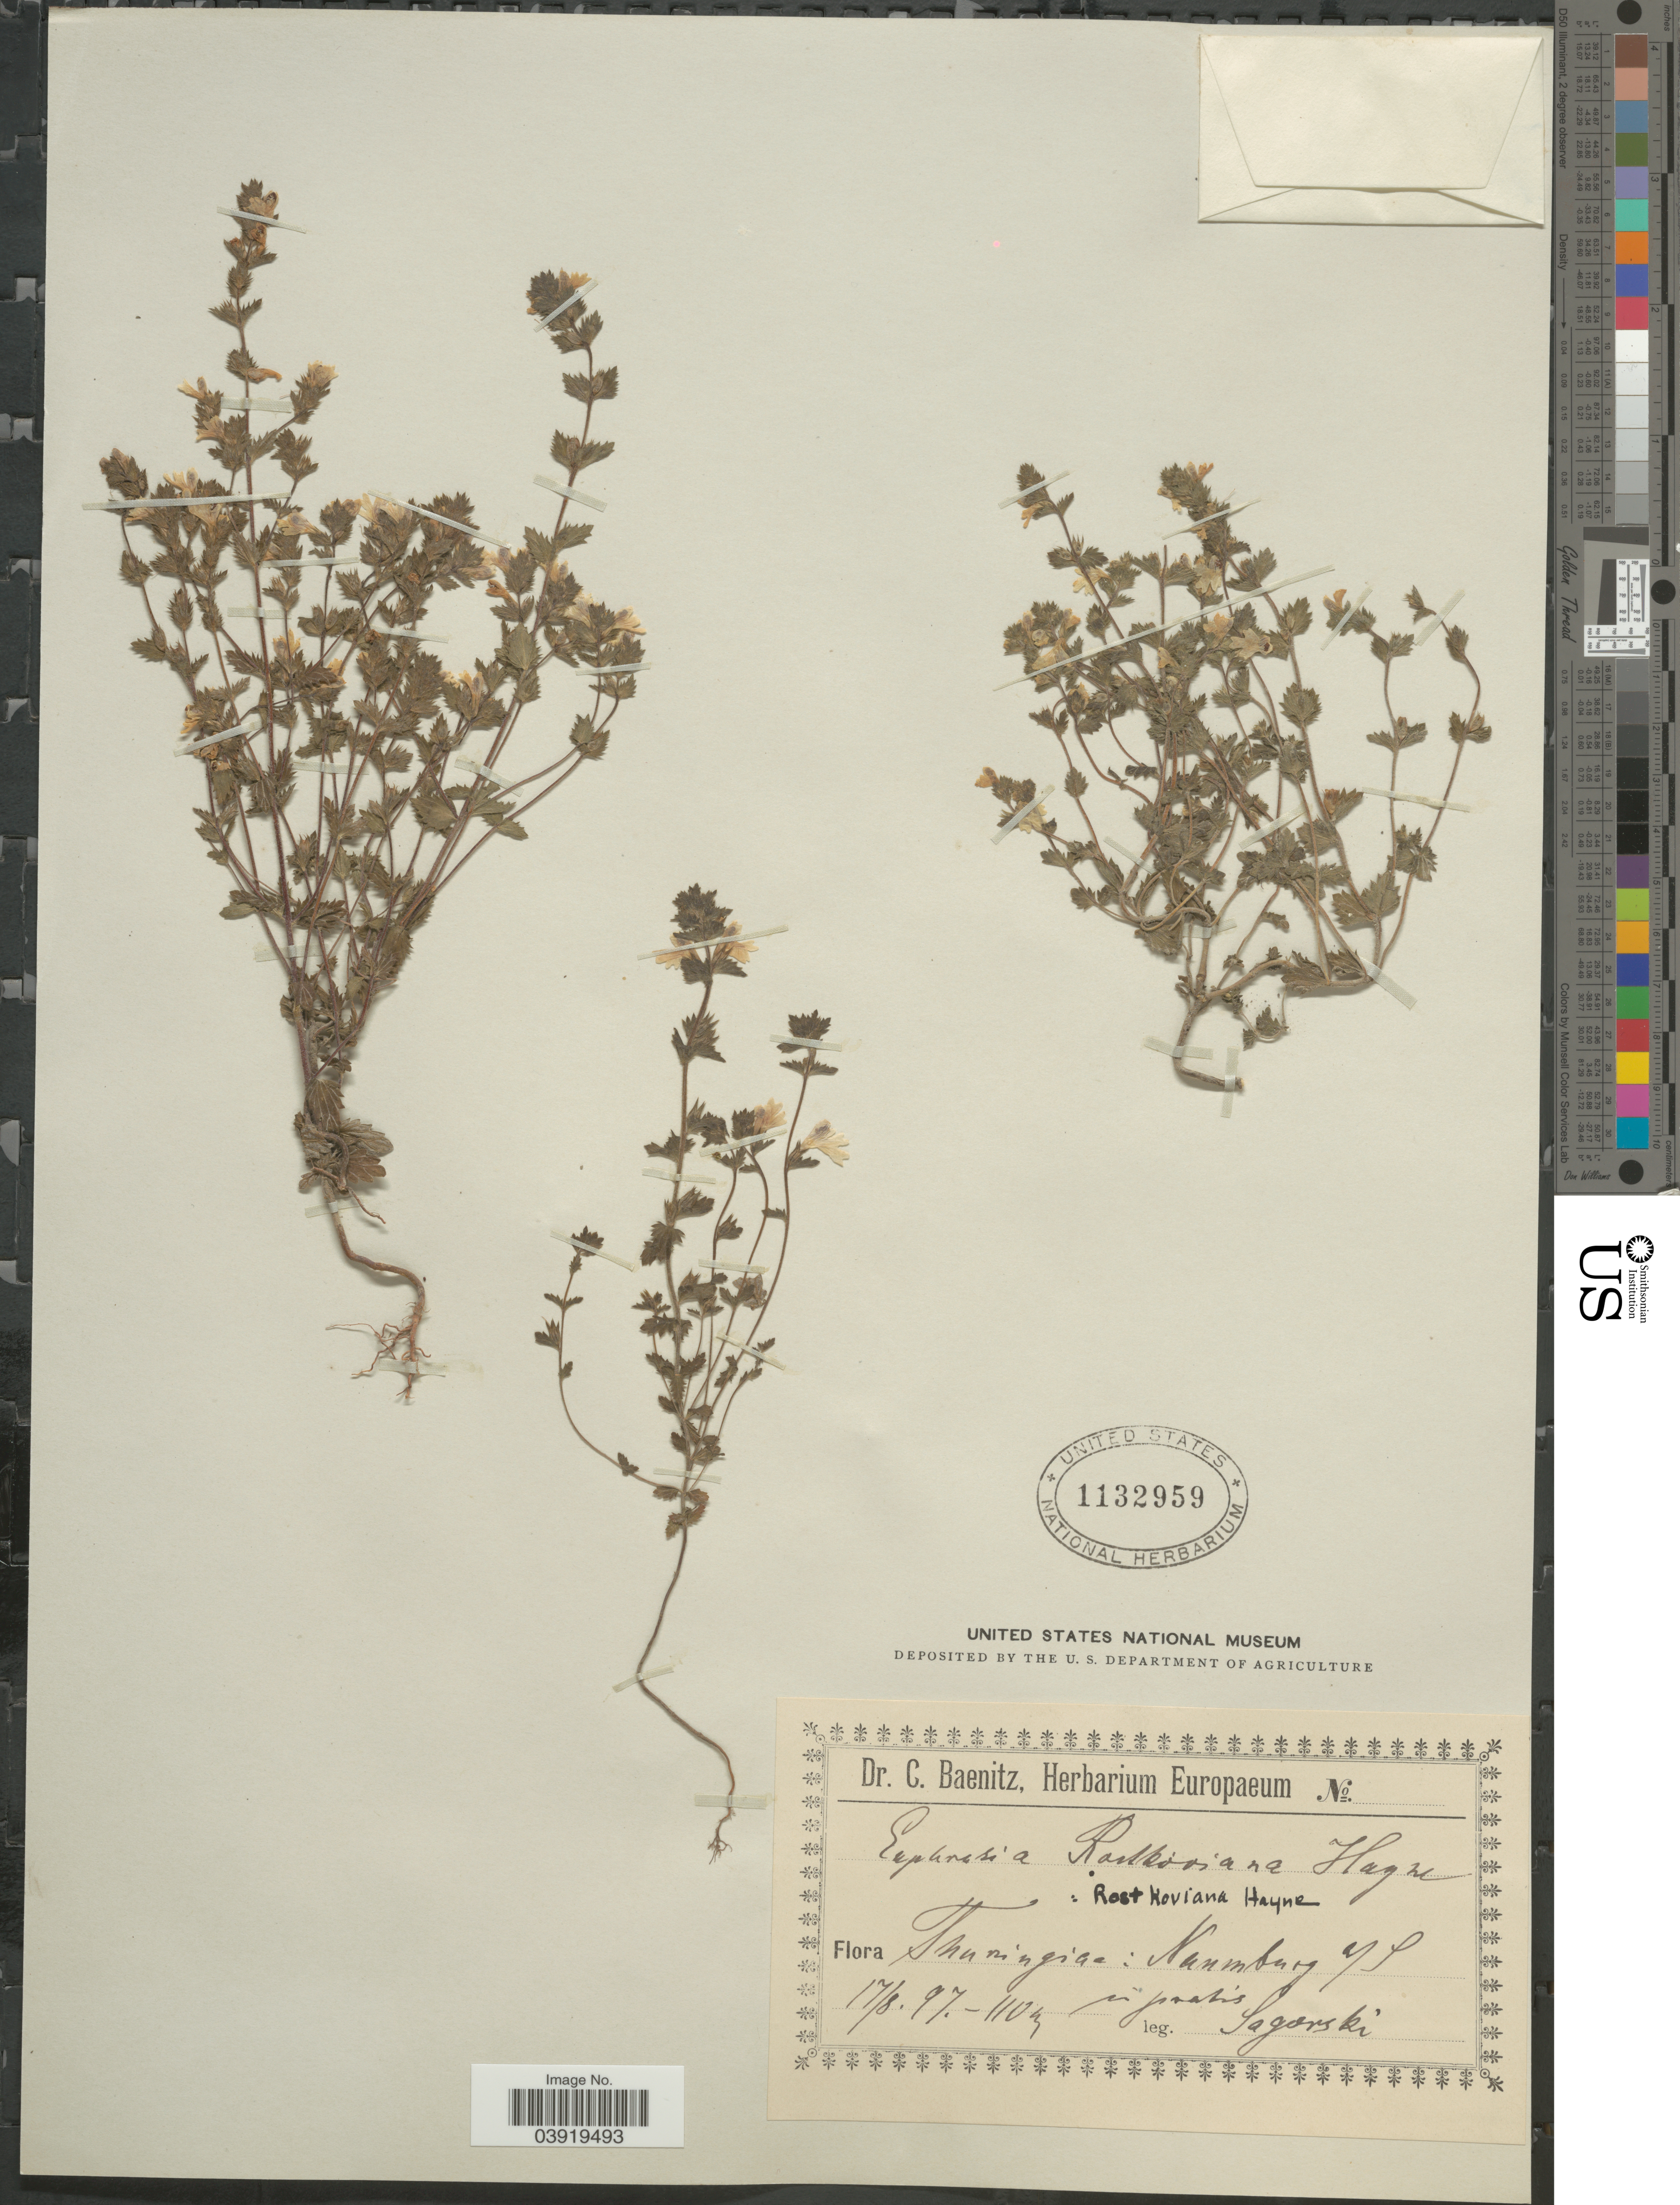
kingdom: Plantae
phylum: Tracheophyta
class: Magnoliopsida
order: Lamiales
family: Orobanchaceae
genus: Euphrasia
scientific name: Euphrasia rostkoviana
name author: Hayne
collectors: -. Sagorski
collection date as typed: Transcribed d/m/y: 17/8/97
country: Germany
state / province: Thuringia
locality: Thuringiae: Naumburg a/d in pratis.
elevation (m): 110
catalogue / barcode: US 1132959